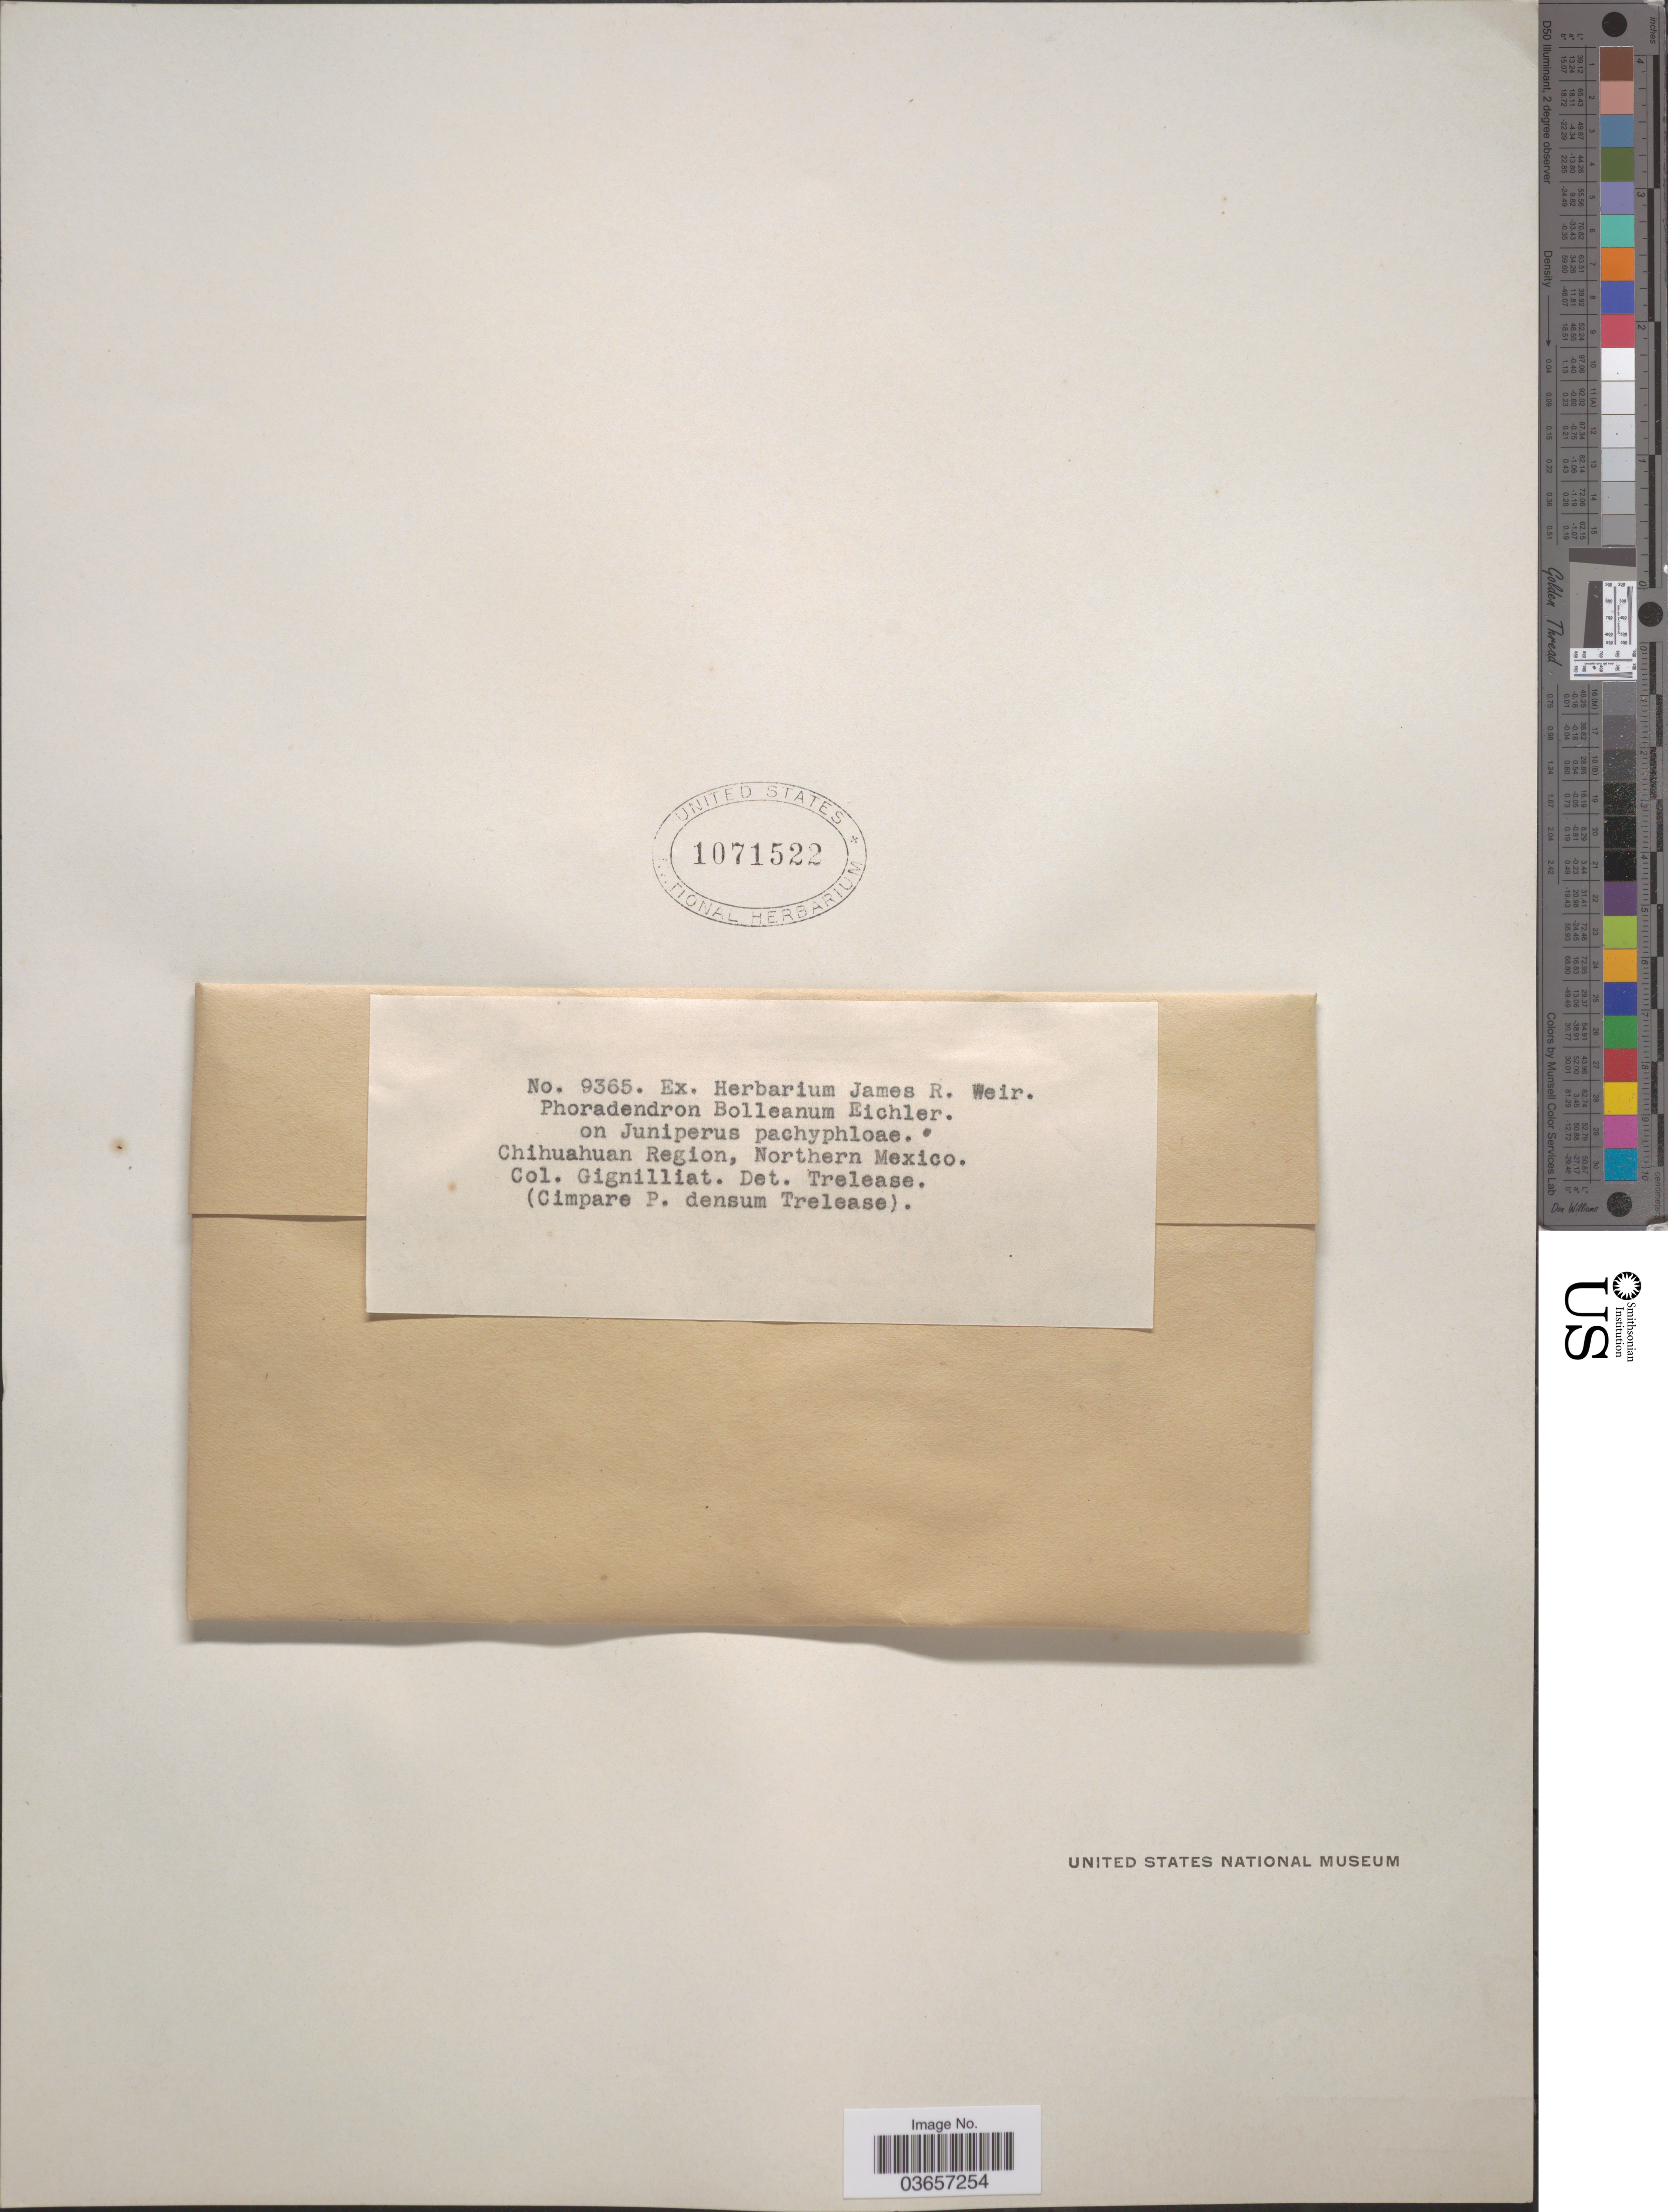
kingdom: Plantae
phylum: Tracheophyta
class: Magnoliopsida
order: Santalales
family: Viscaceae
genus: Phoradendron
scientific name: Phoradendron bolleanum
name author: (Seem.) Eichler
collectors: Gignilliat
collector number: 9365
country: Mexico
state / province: Chihuahua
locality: Chihuahua Region, Northern Mexico.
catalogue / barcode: US 1071522